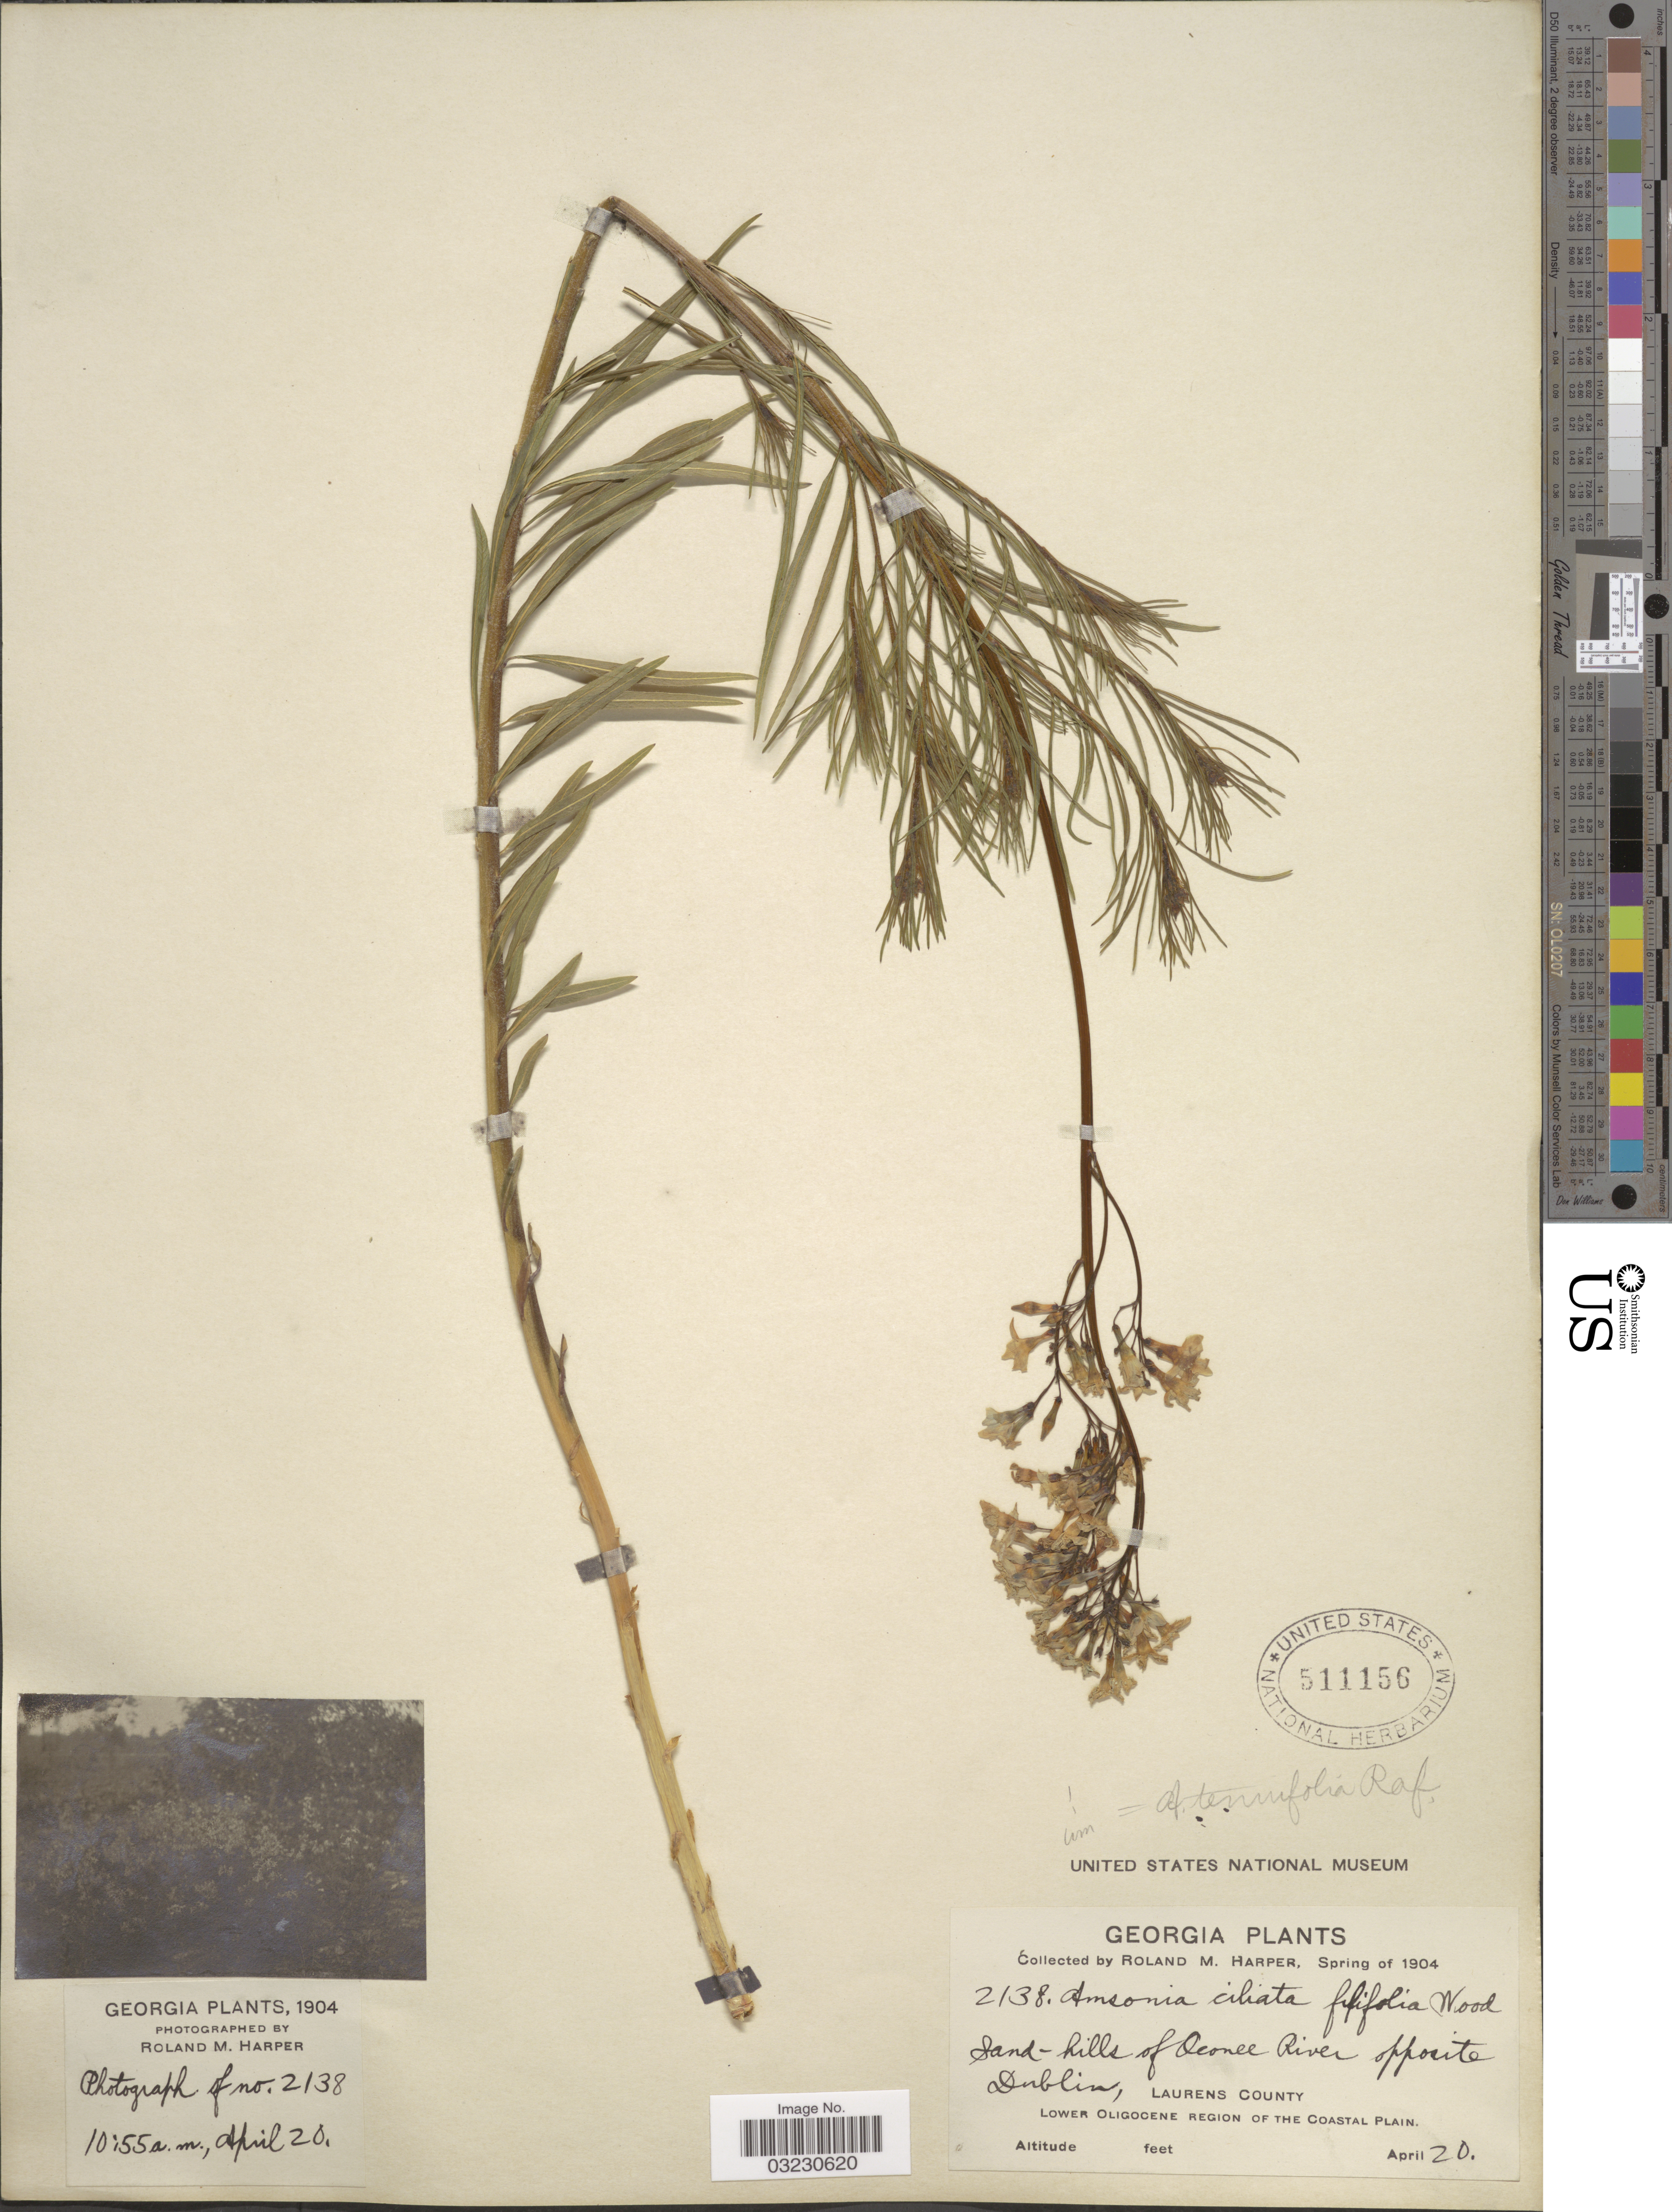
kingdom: Plantae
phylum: Tracheophyta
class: Magnoliopsida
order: Gentianales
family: Apocynaceae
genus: Amsonia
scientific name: Amsonia tenuifolia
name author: (Raf.) R.A. Harper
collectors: R. M. Harper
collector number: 2138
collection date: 1904-04-20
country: United States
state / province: Georgia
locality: Sand-hills of Oconee River opposite Dublin, Laurens County, Lower Oligocene Region of the Coastal Plain.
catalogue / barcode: US 511156